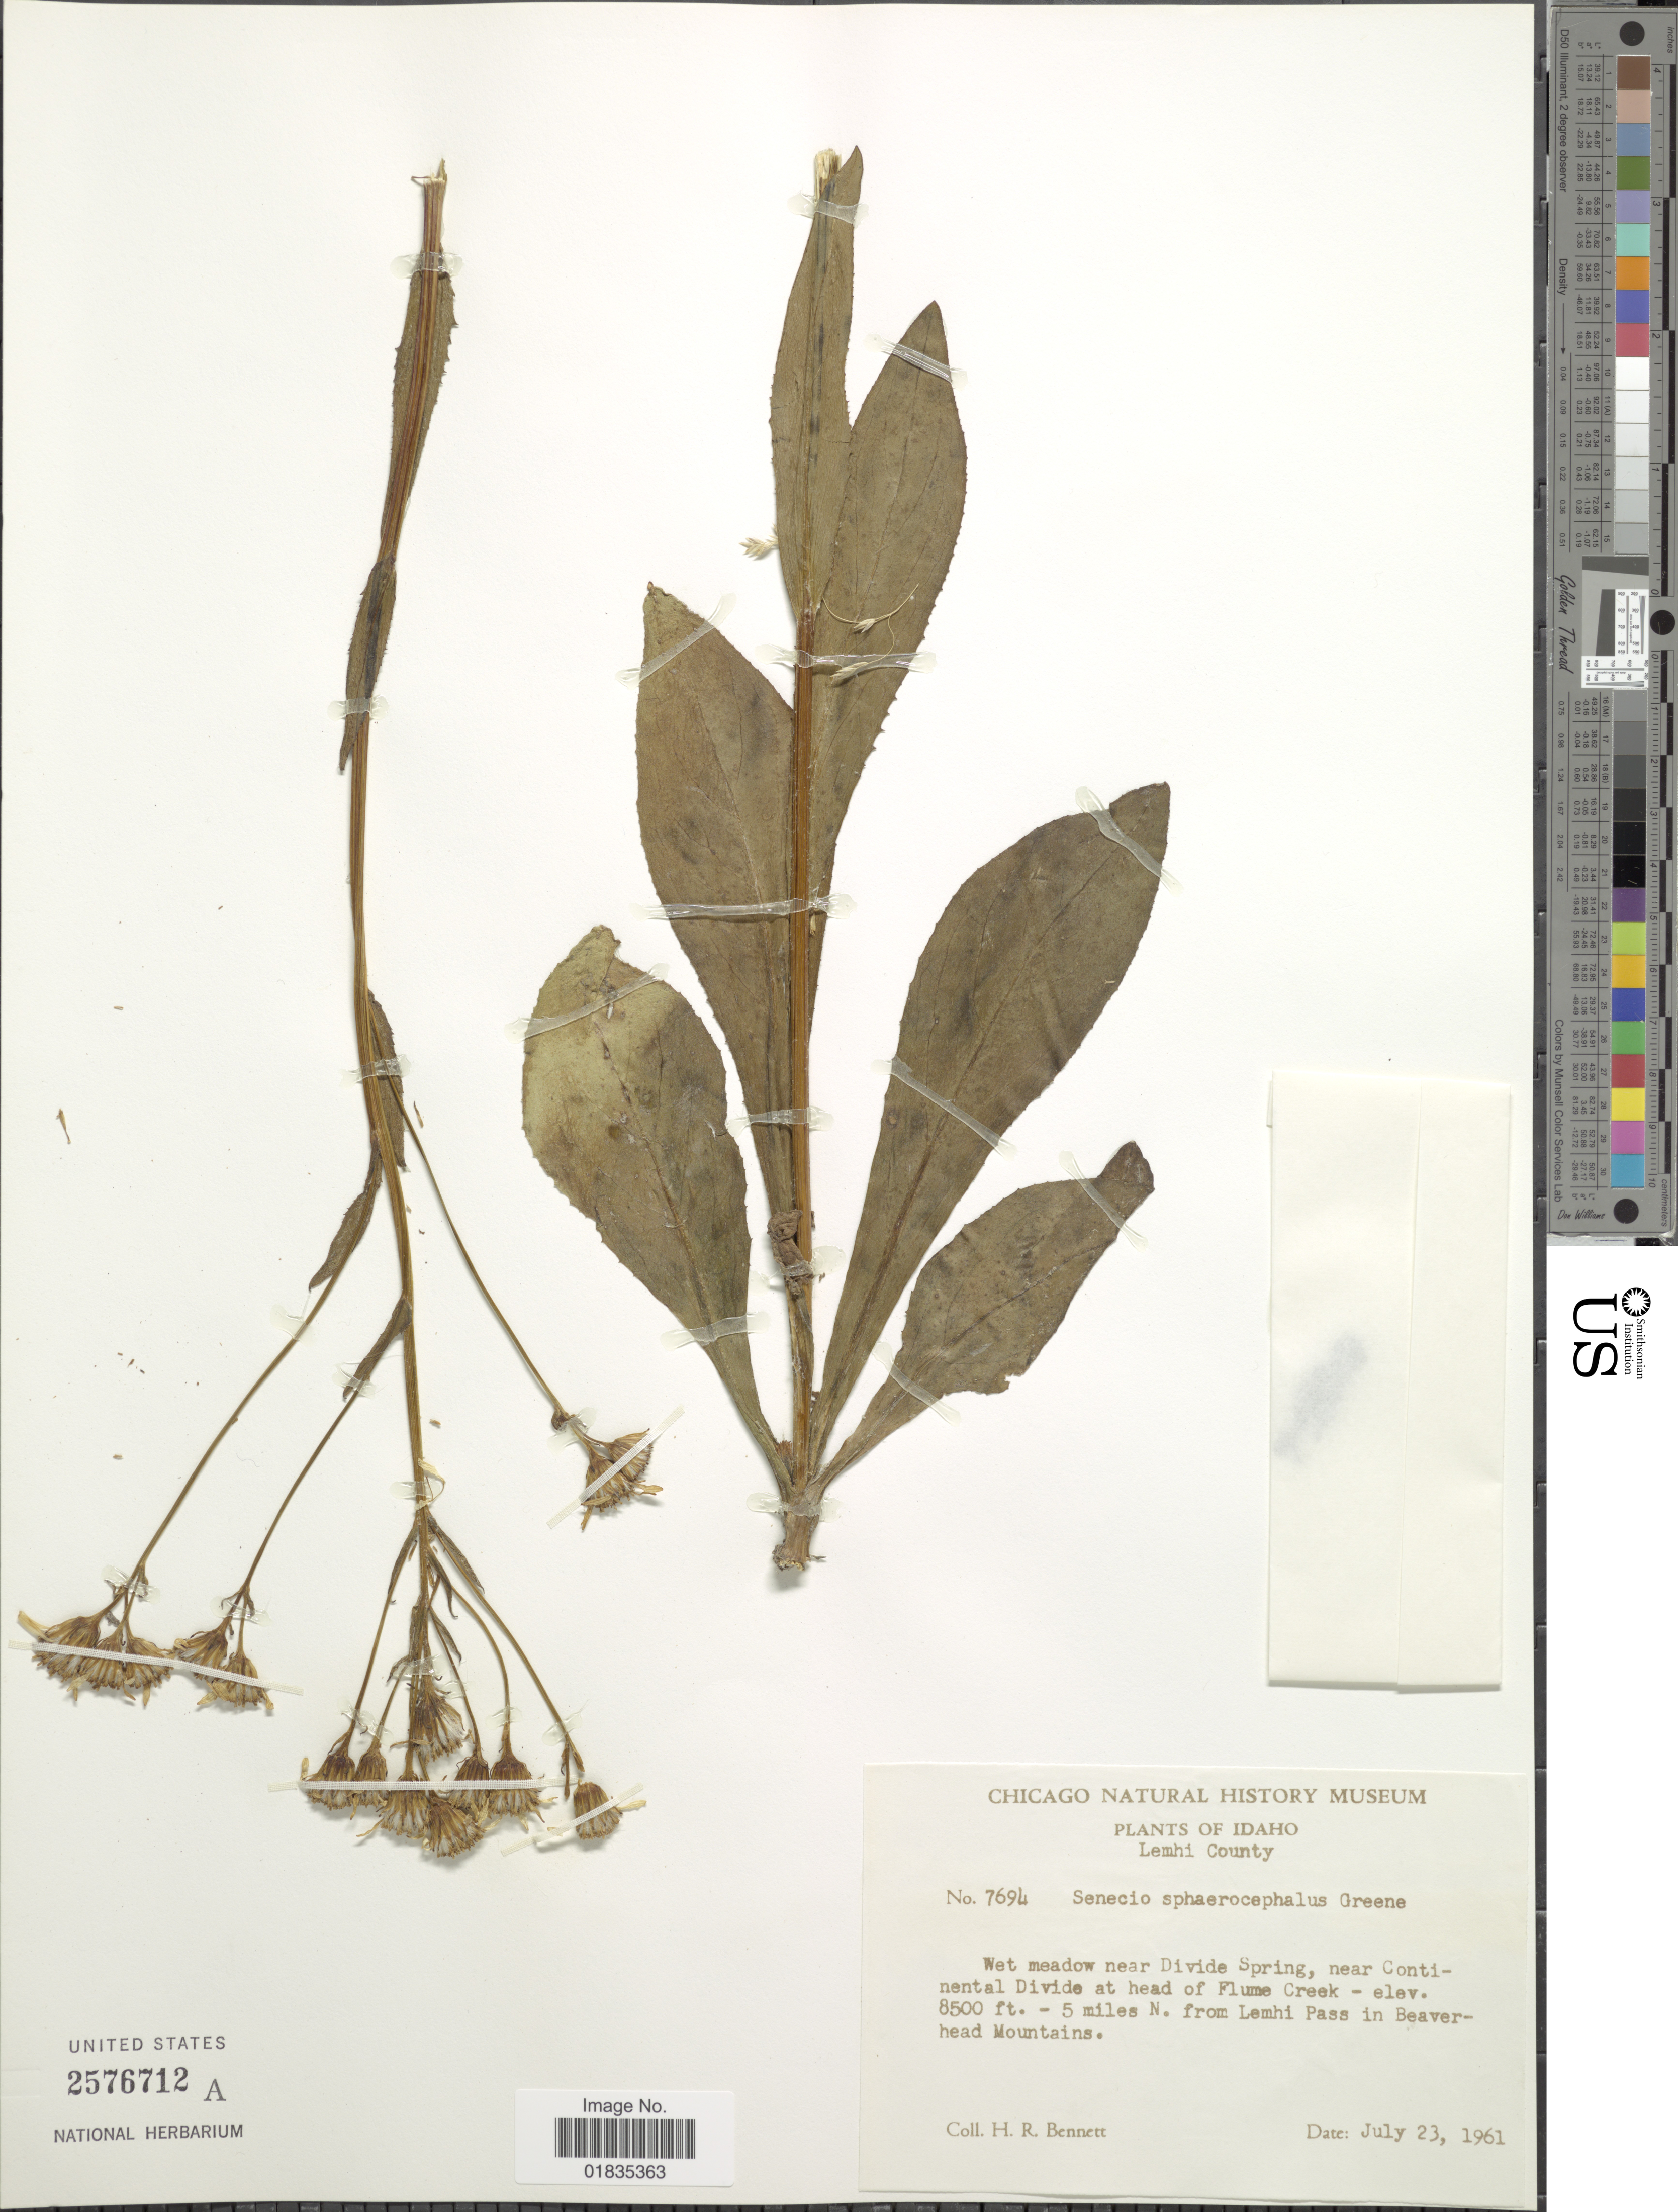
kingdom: Plantae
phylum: Tracheophyta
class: Magnoliopsida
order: Asterales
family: Asteraceae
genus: Senecio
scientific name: Senecio sphaerocephalus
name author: Greene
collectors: H. R. Bennett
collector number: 7694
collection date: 1961-07-23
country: United States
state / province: Idaho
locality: Lemhi County, wet meadow near Divide Spring, near Continental Divide at head of Flume Creek, 5 miles N. from Lemhi Pass in Beaverhead Mountains.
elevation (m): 2591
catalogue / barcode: US 2576712A